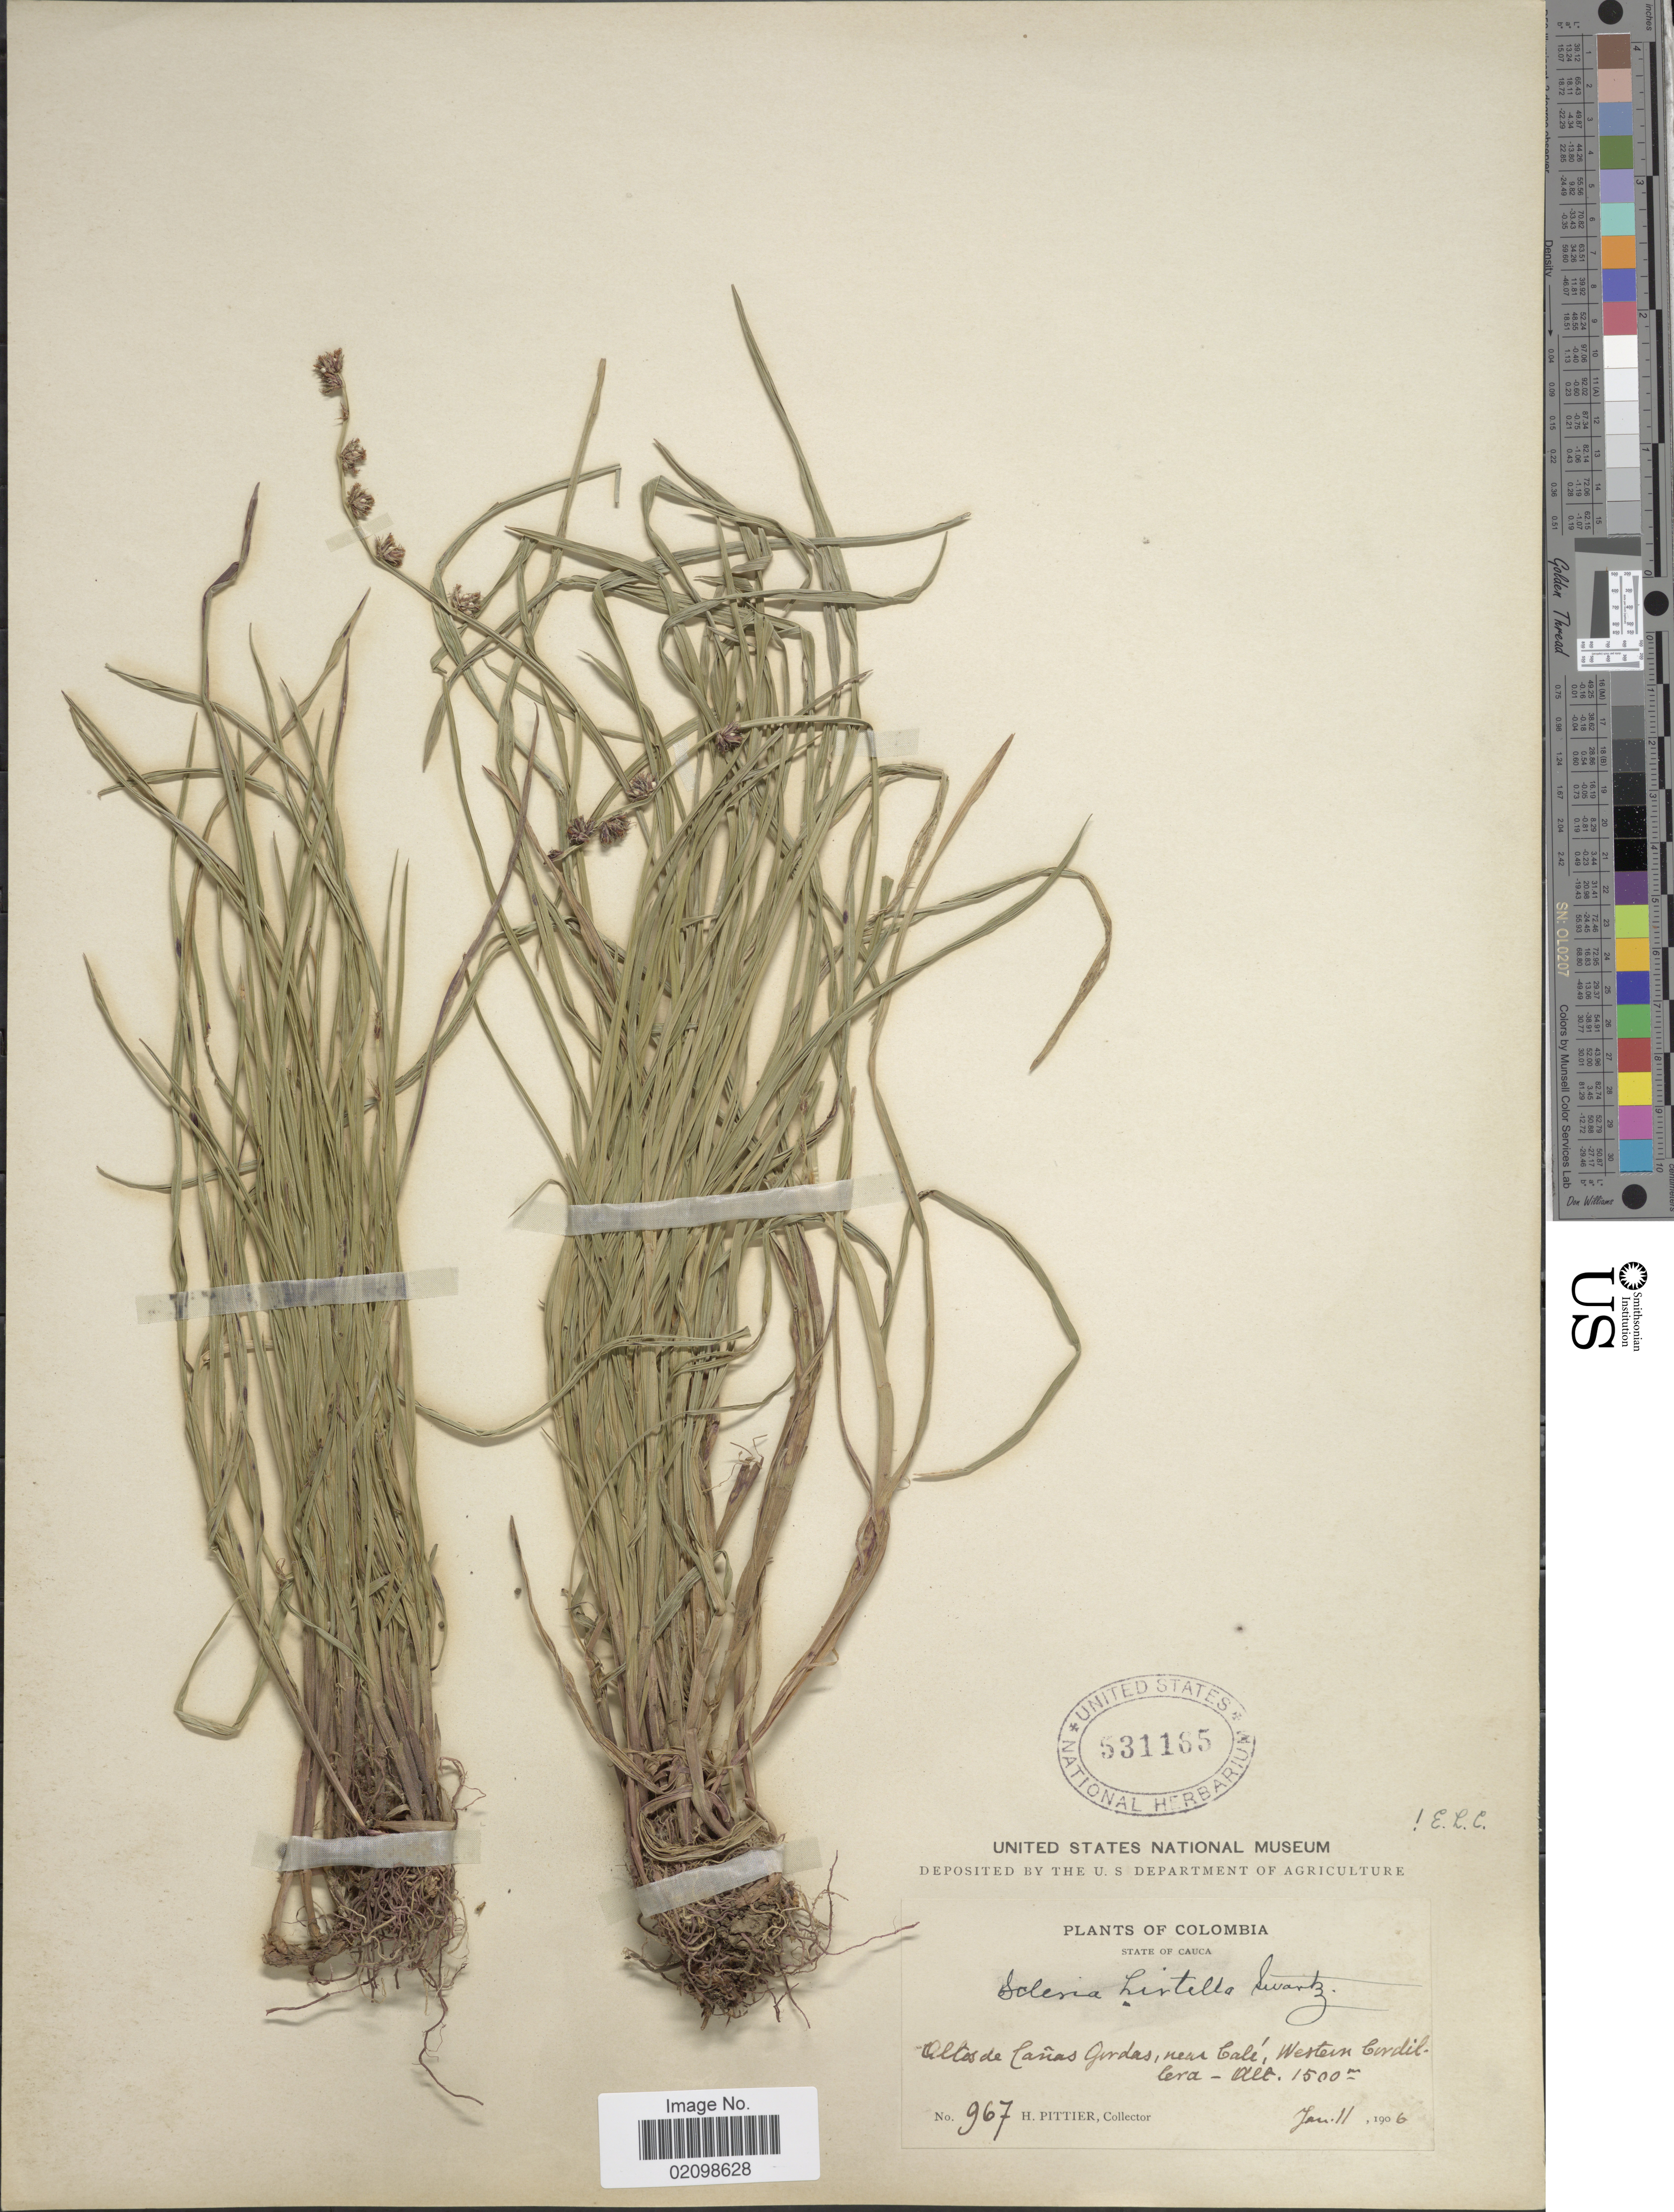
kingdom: Plantae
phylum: Tracheophyta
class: Liliopsida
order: Poales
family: Cyperaceae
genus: Scleria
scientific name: Scleria distans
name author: Poir.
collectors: H. F. Pittier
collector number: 967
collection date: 1906-01-11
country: Colombia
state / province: Cauca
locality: Altos de Canas Gordas near Cali, Western Cordillera.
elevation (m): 1500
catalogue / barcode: US 531165